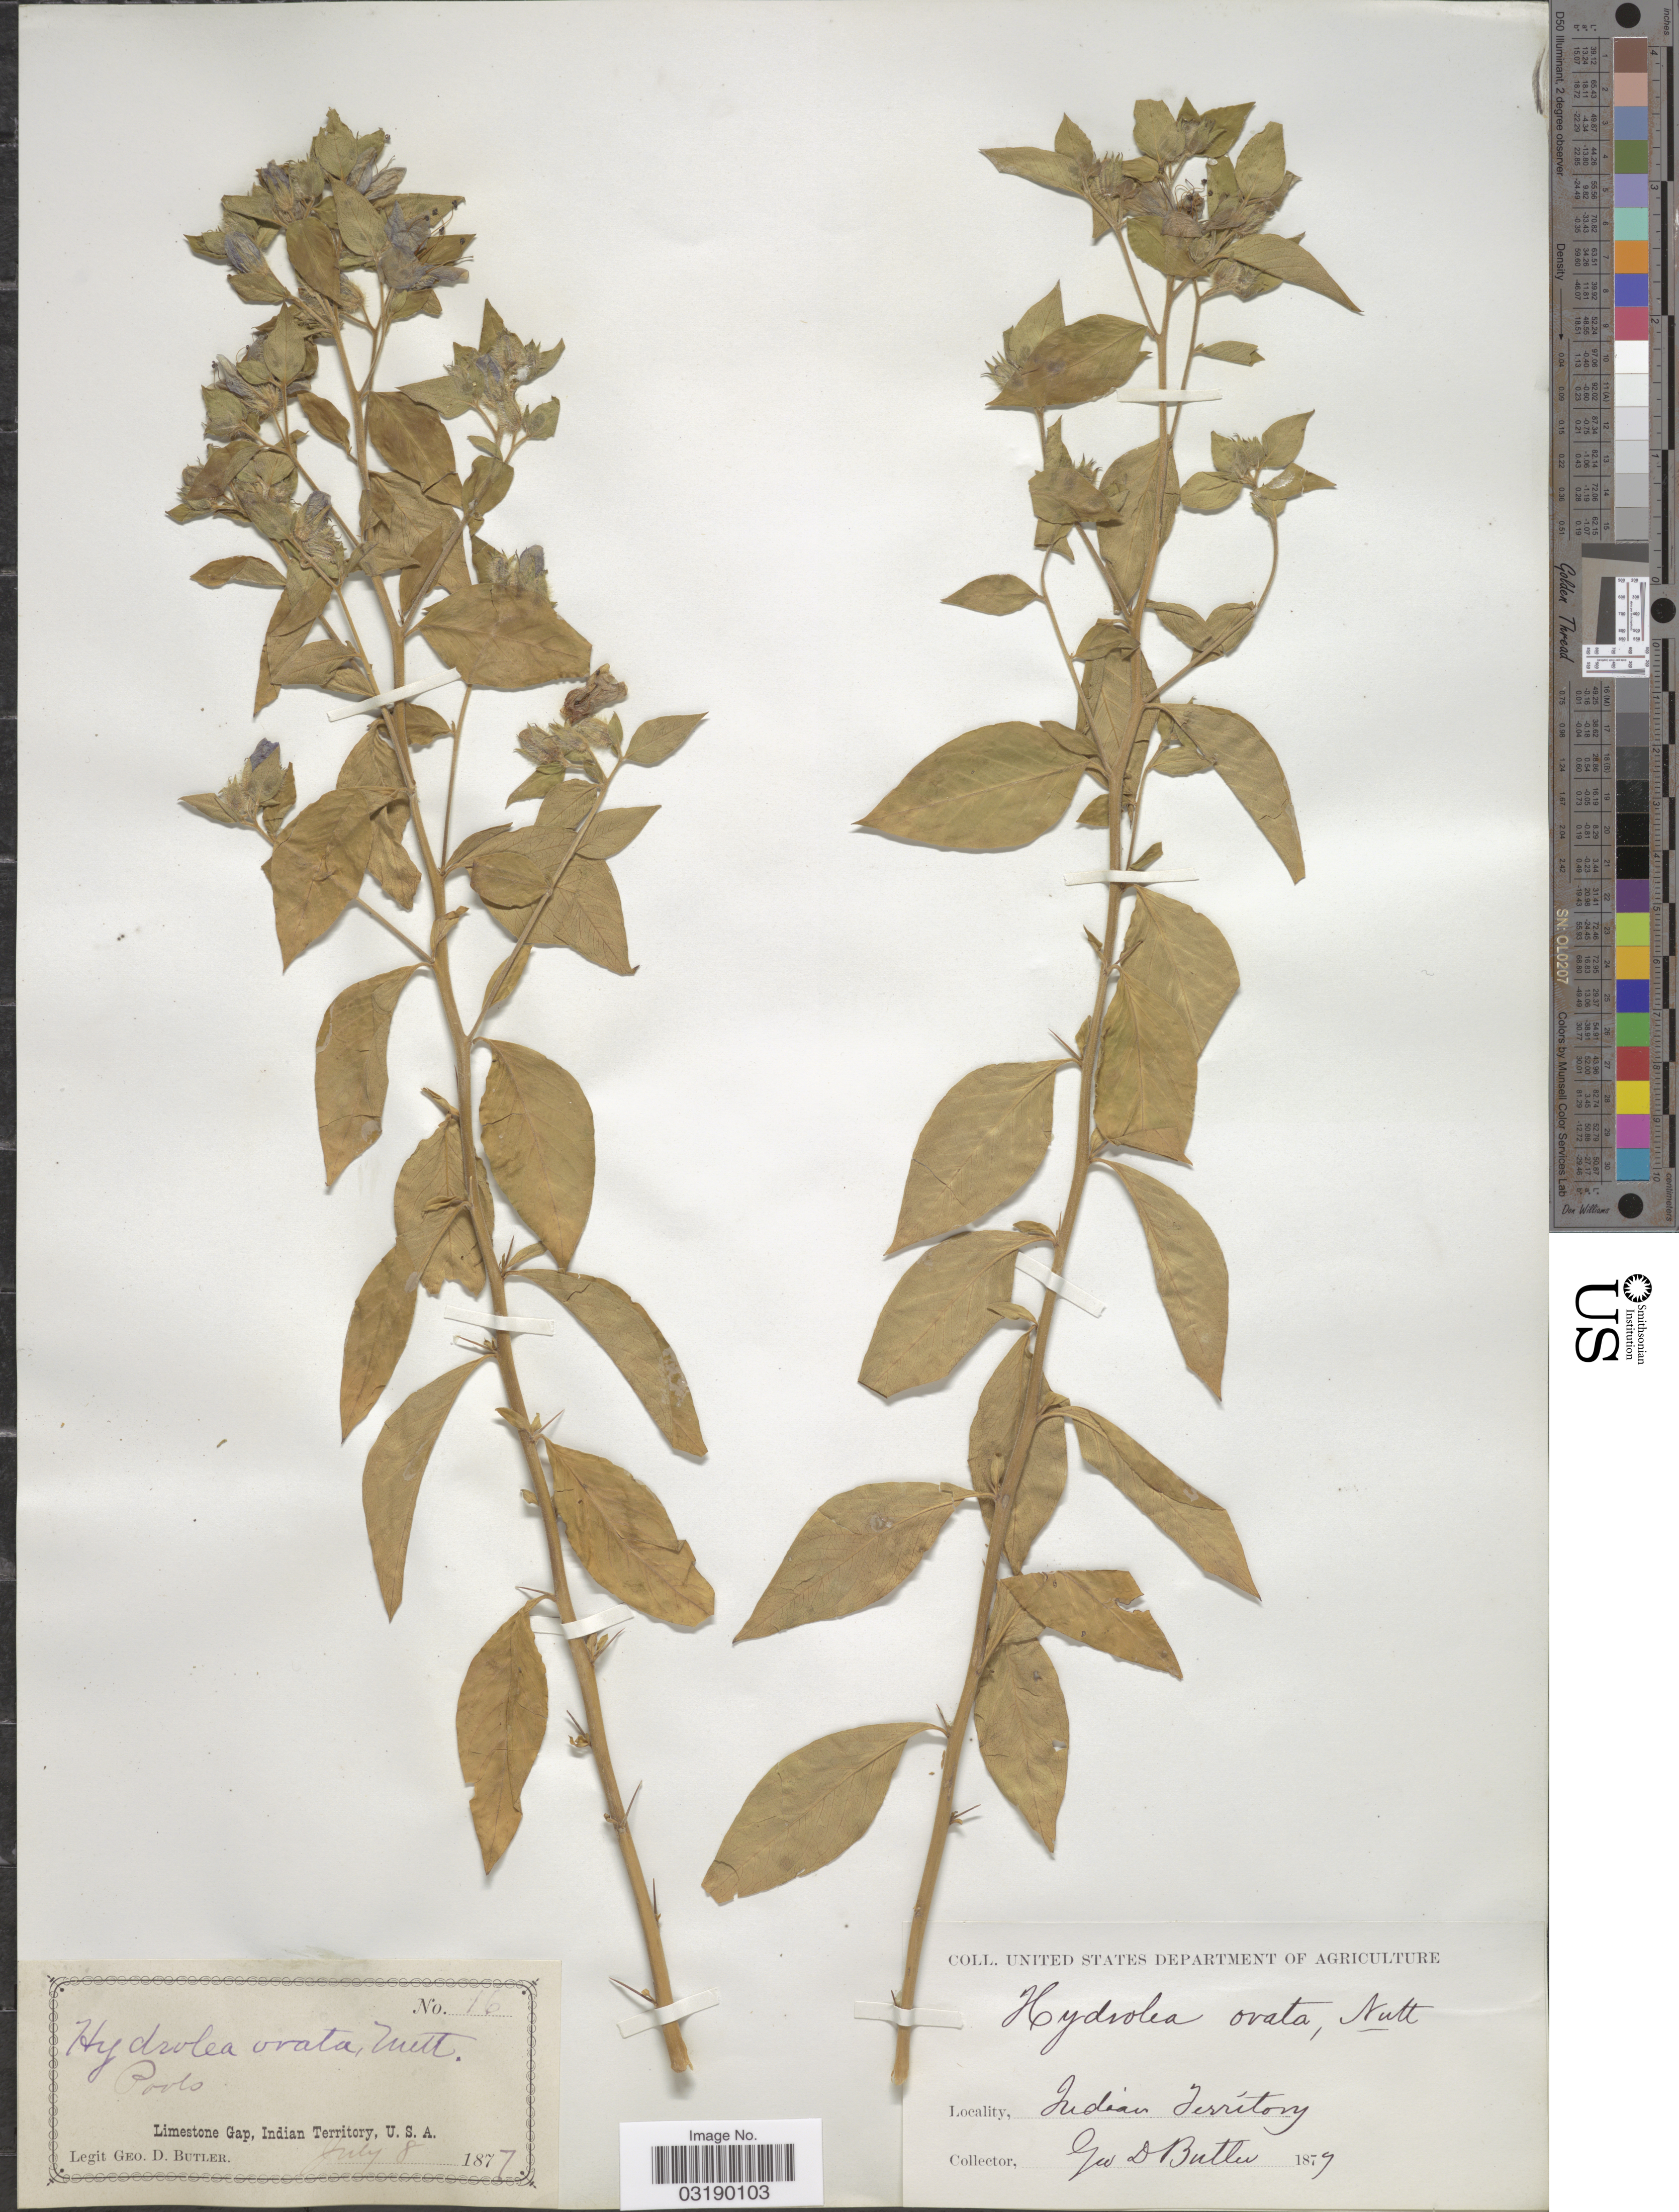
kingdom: Plantae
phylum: Tracheophyta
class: Magnoliopsida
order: Solanales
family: Hydroleaceae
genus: Hydrolea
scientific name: Hydrolea ovata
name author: Nutt. ex Choisy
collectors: G. D. Butler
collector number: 16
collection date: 1877-07-08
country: United States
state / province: Oklahoma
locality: Limestone Gap, Indian Territory. Pools.